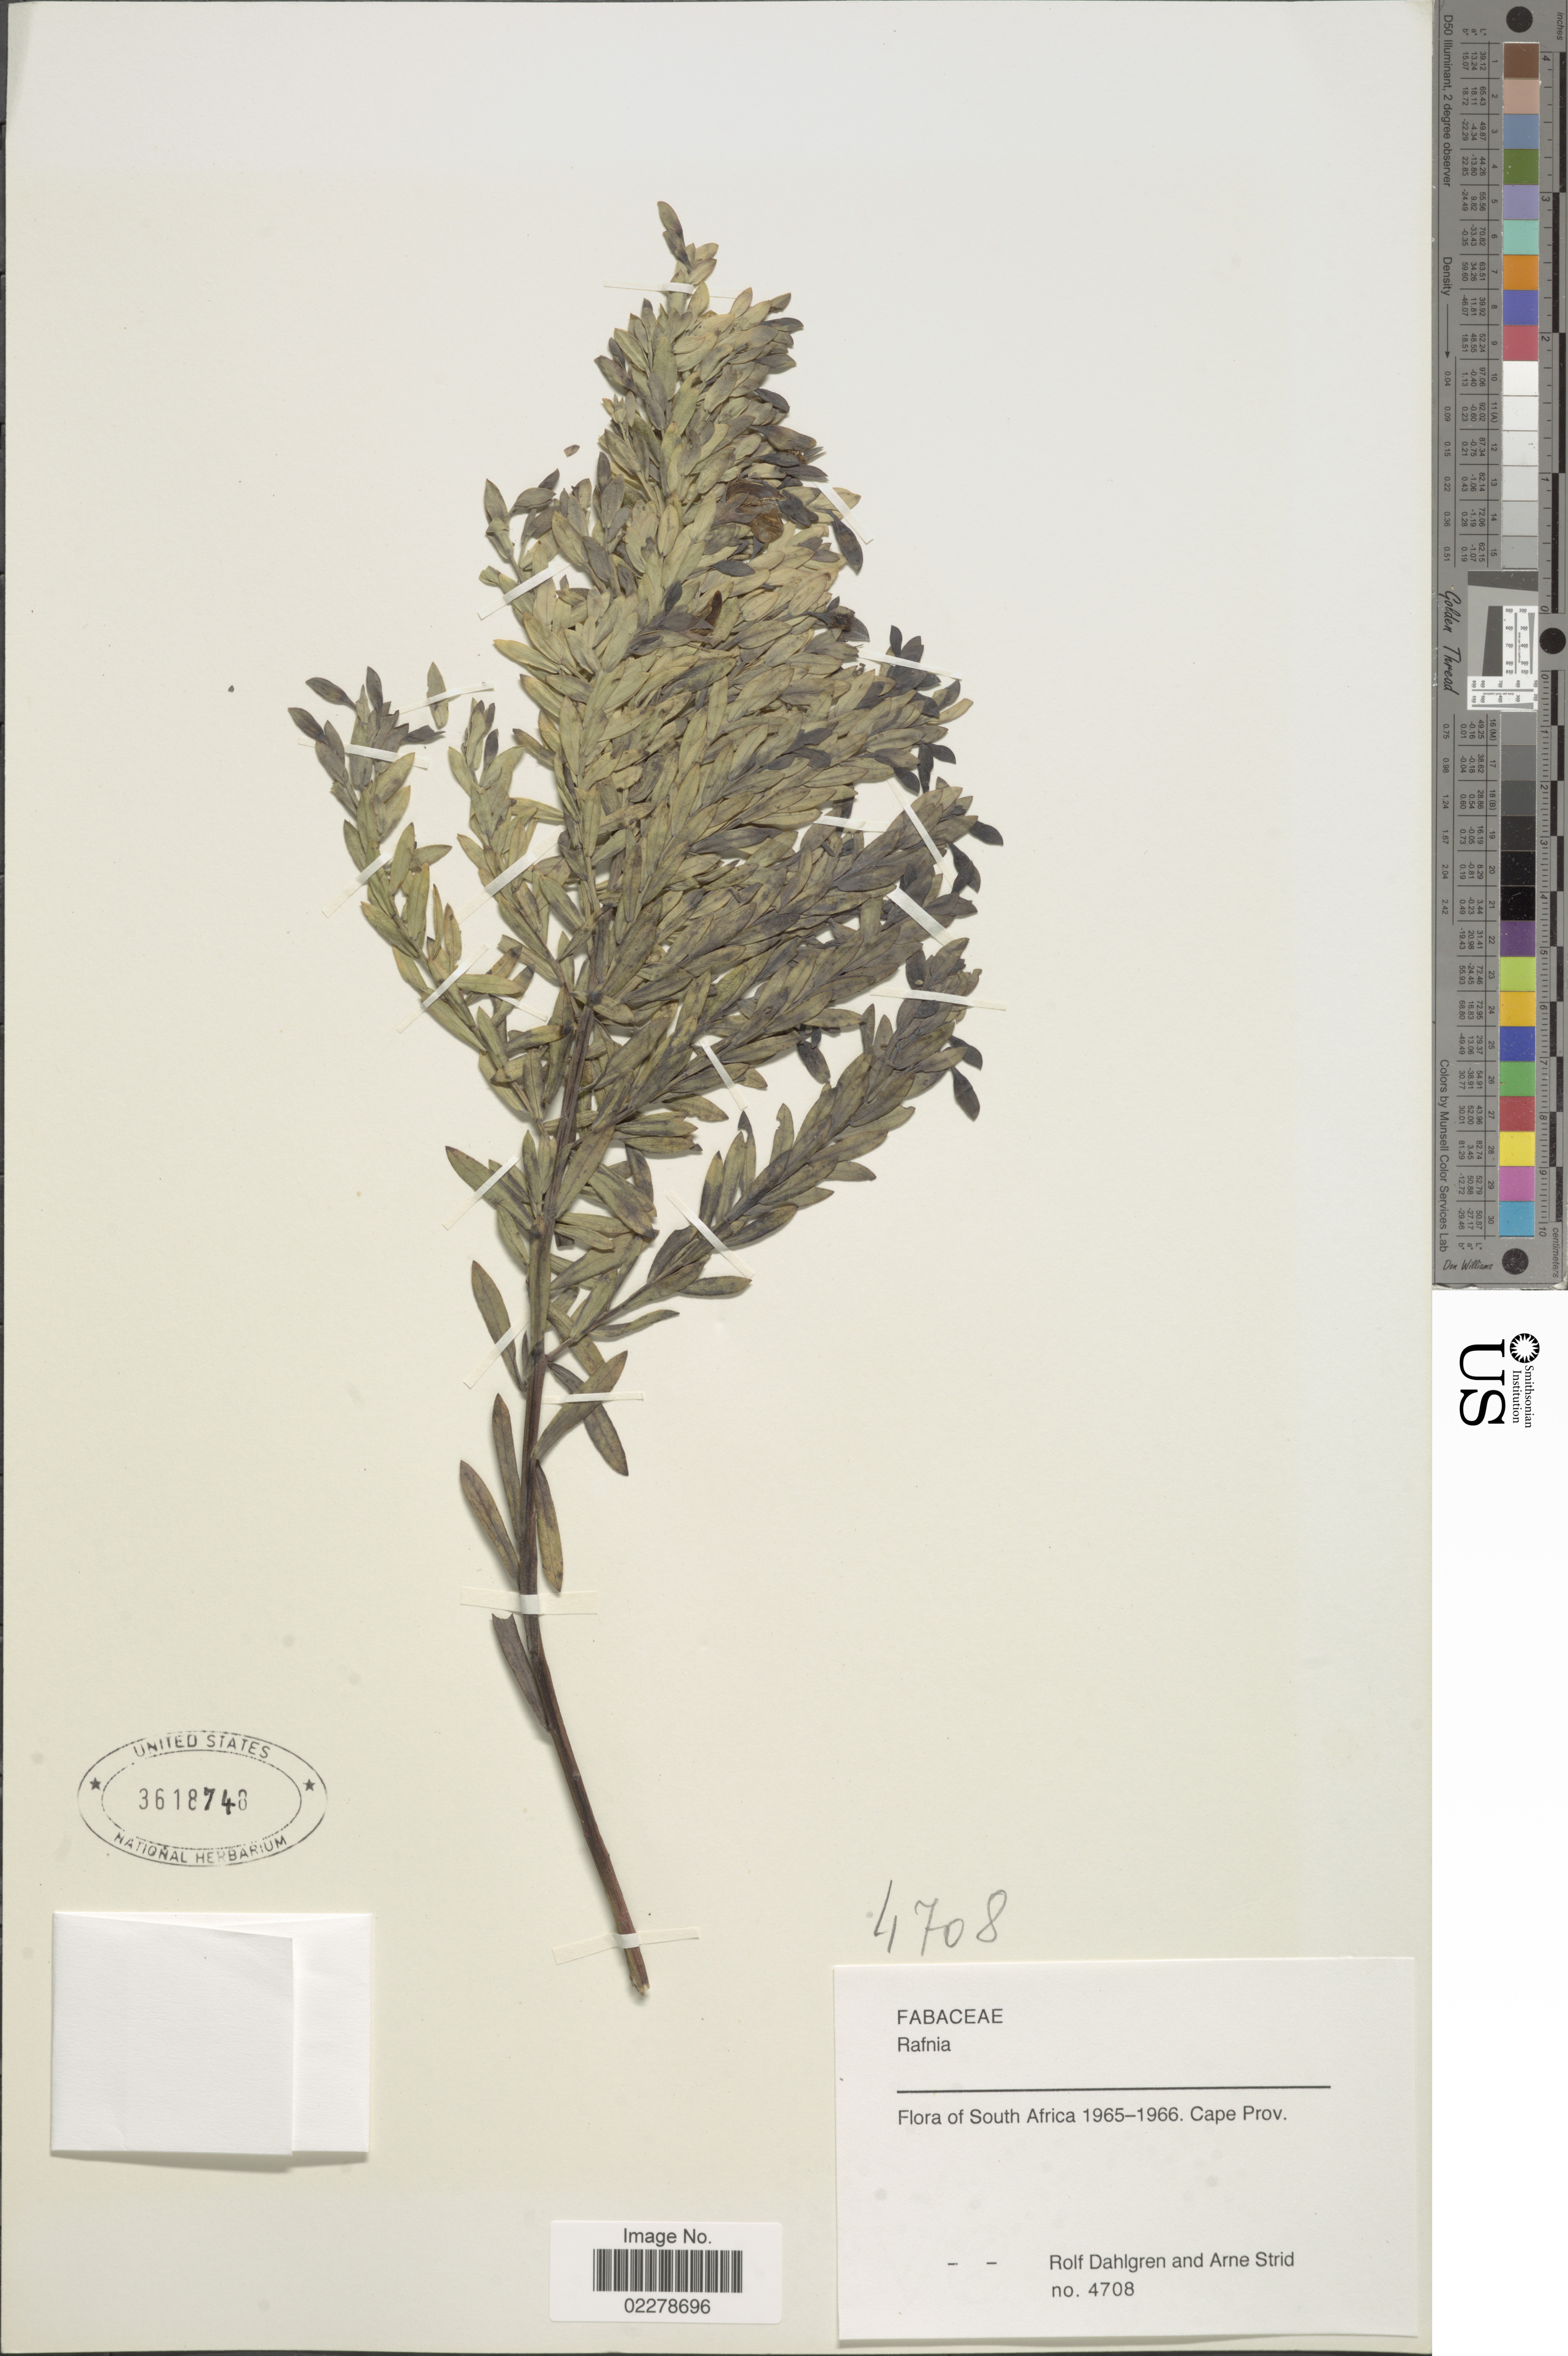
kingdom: Plantae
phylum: Tracheophyta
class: Magnoliopsida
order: Fabales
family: Fabaceae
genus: Rafnia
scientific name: Rafnia sp.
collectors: R. Dahlgren & A. Strid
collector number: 4708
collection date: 1965/1966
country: South Africa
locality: Cape Province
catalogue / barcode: US 3618748